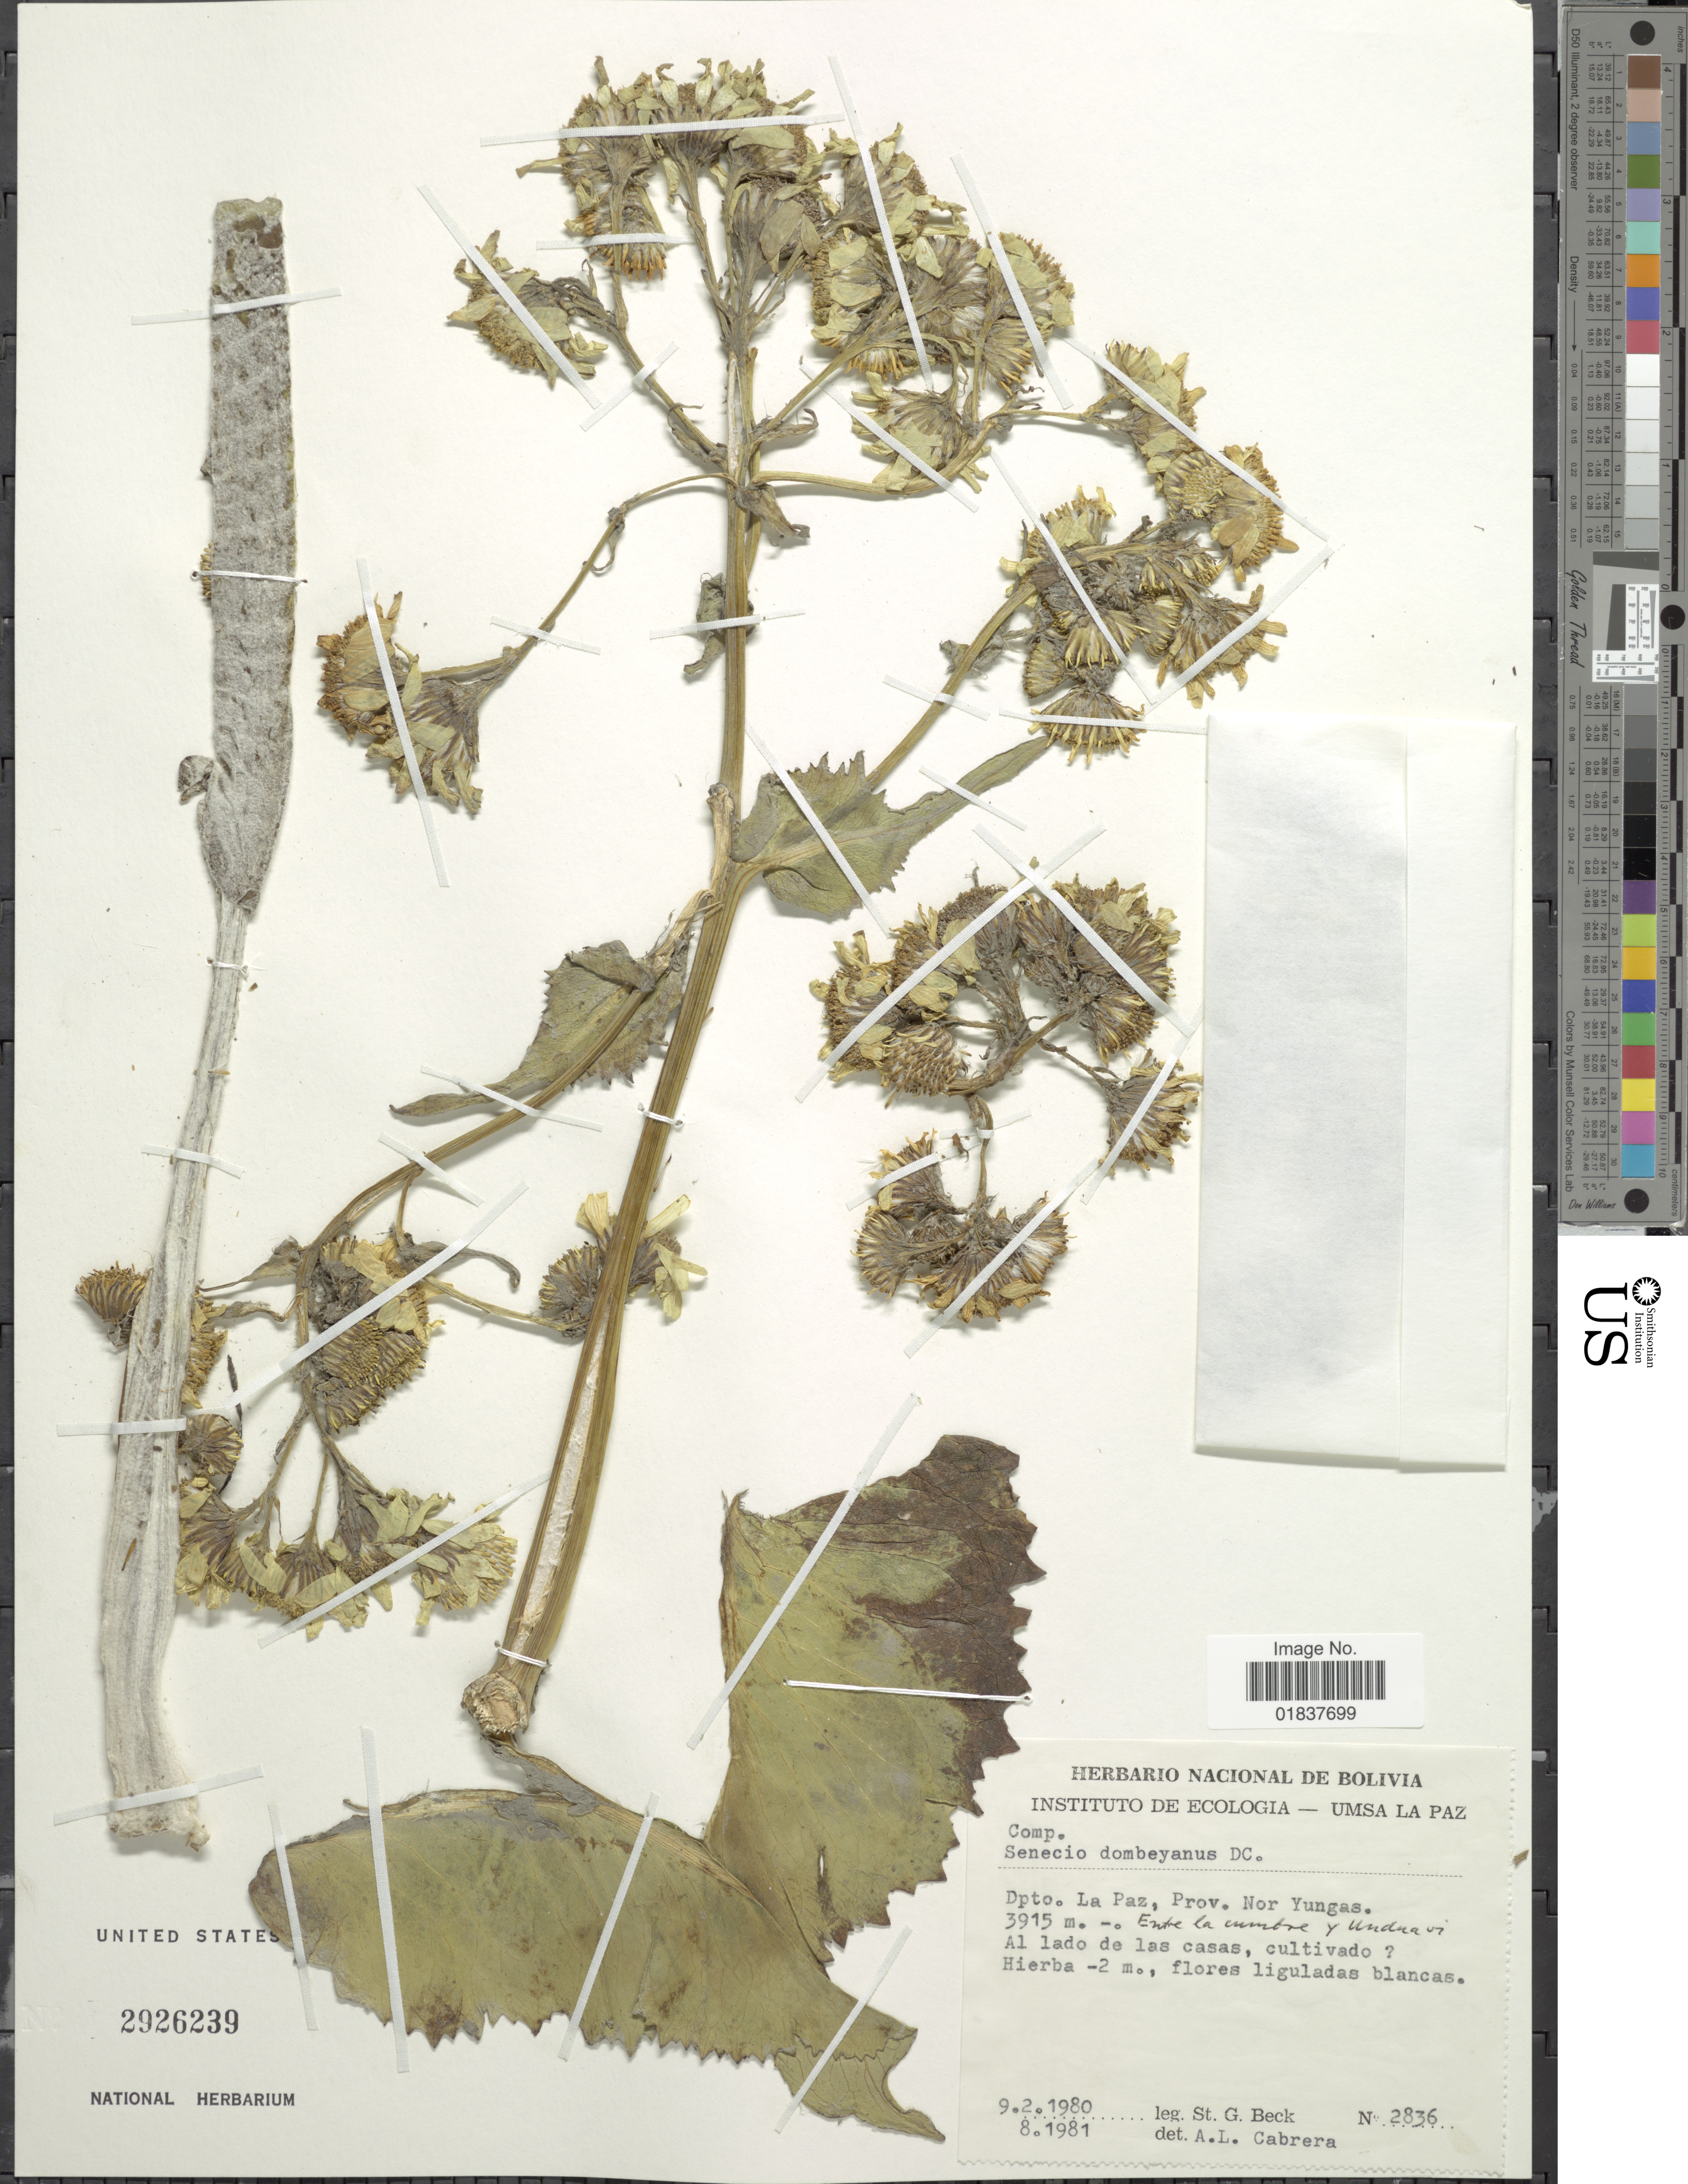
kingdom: Plantae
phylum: Tracheophyta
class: Magnoliopsida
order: Asterales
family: Asteraceae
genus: Senecio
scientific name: Senecio dombeyanus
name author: DC.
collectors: S. G. Beck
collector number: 2836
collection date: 1980-02-09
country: Bolivia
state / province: La Paz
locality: Prov. Nor Yungas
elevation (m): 3915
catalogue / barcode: US 2926239